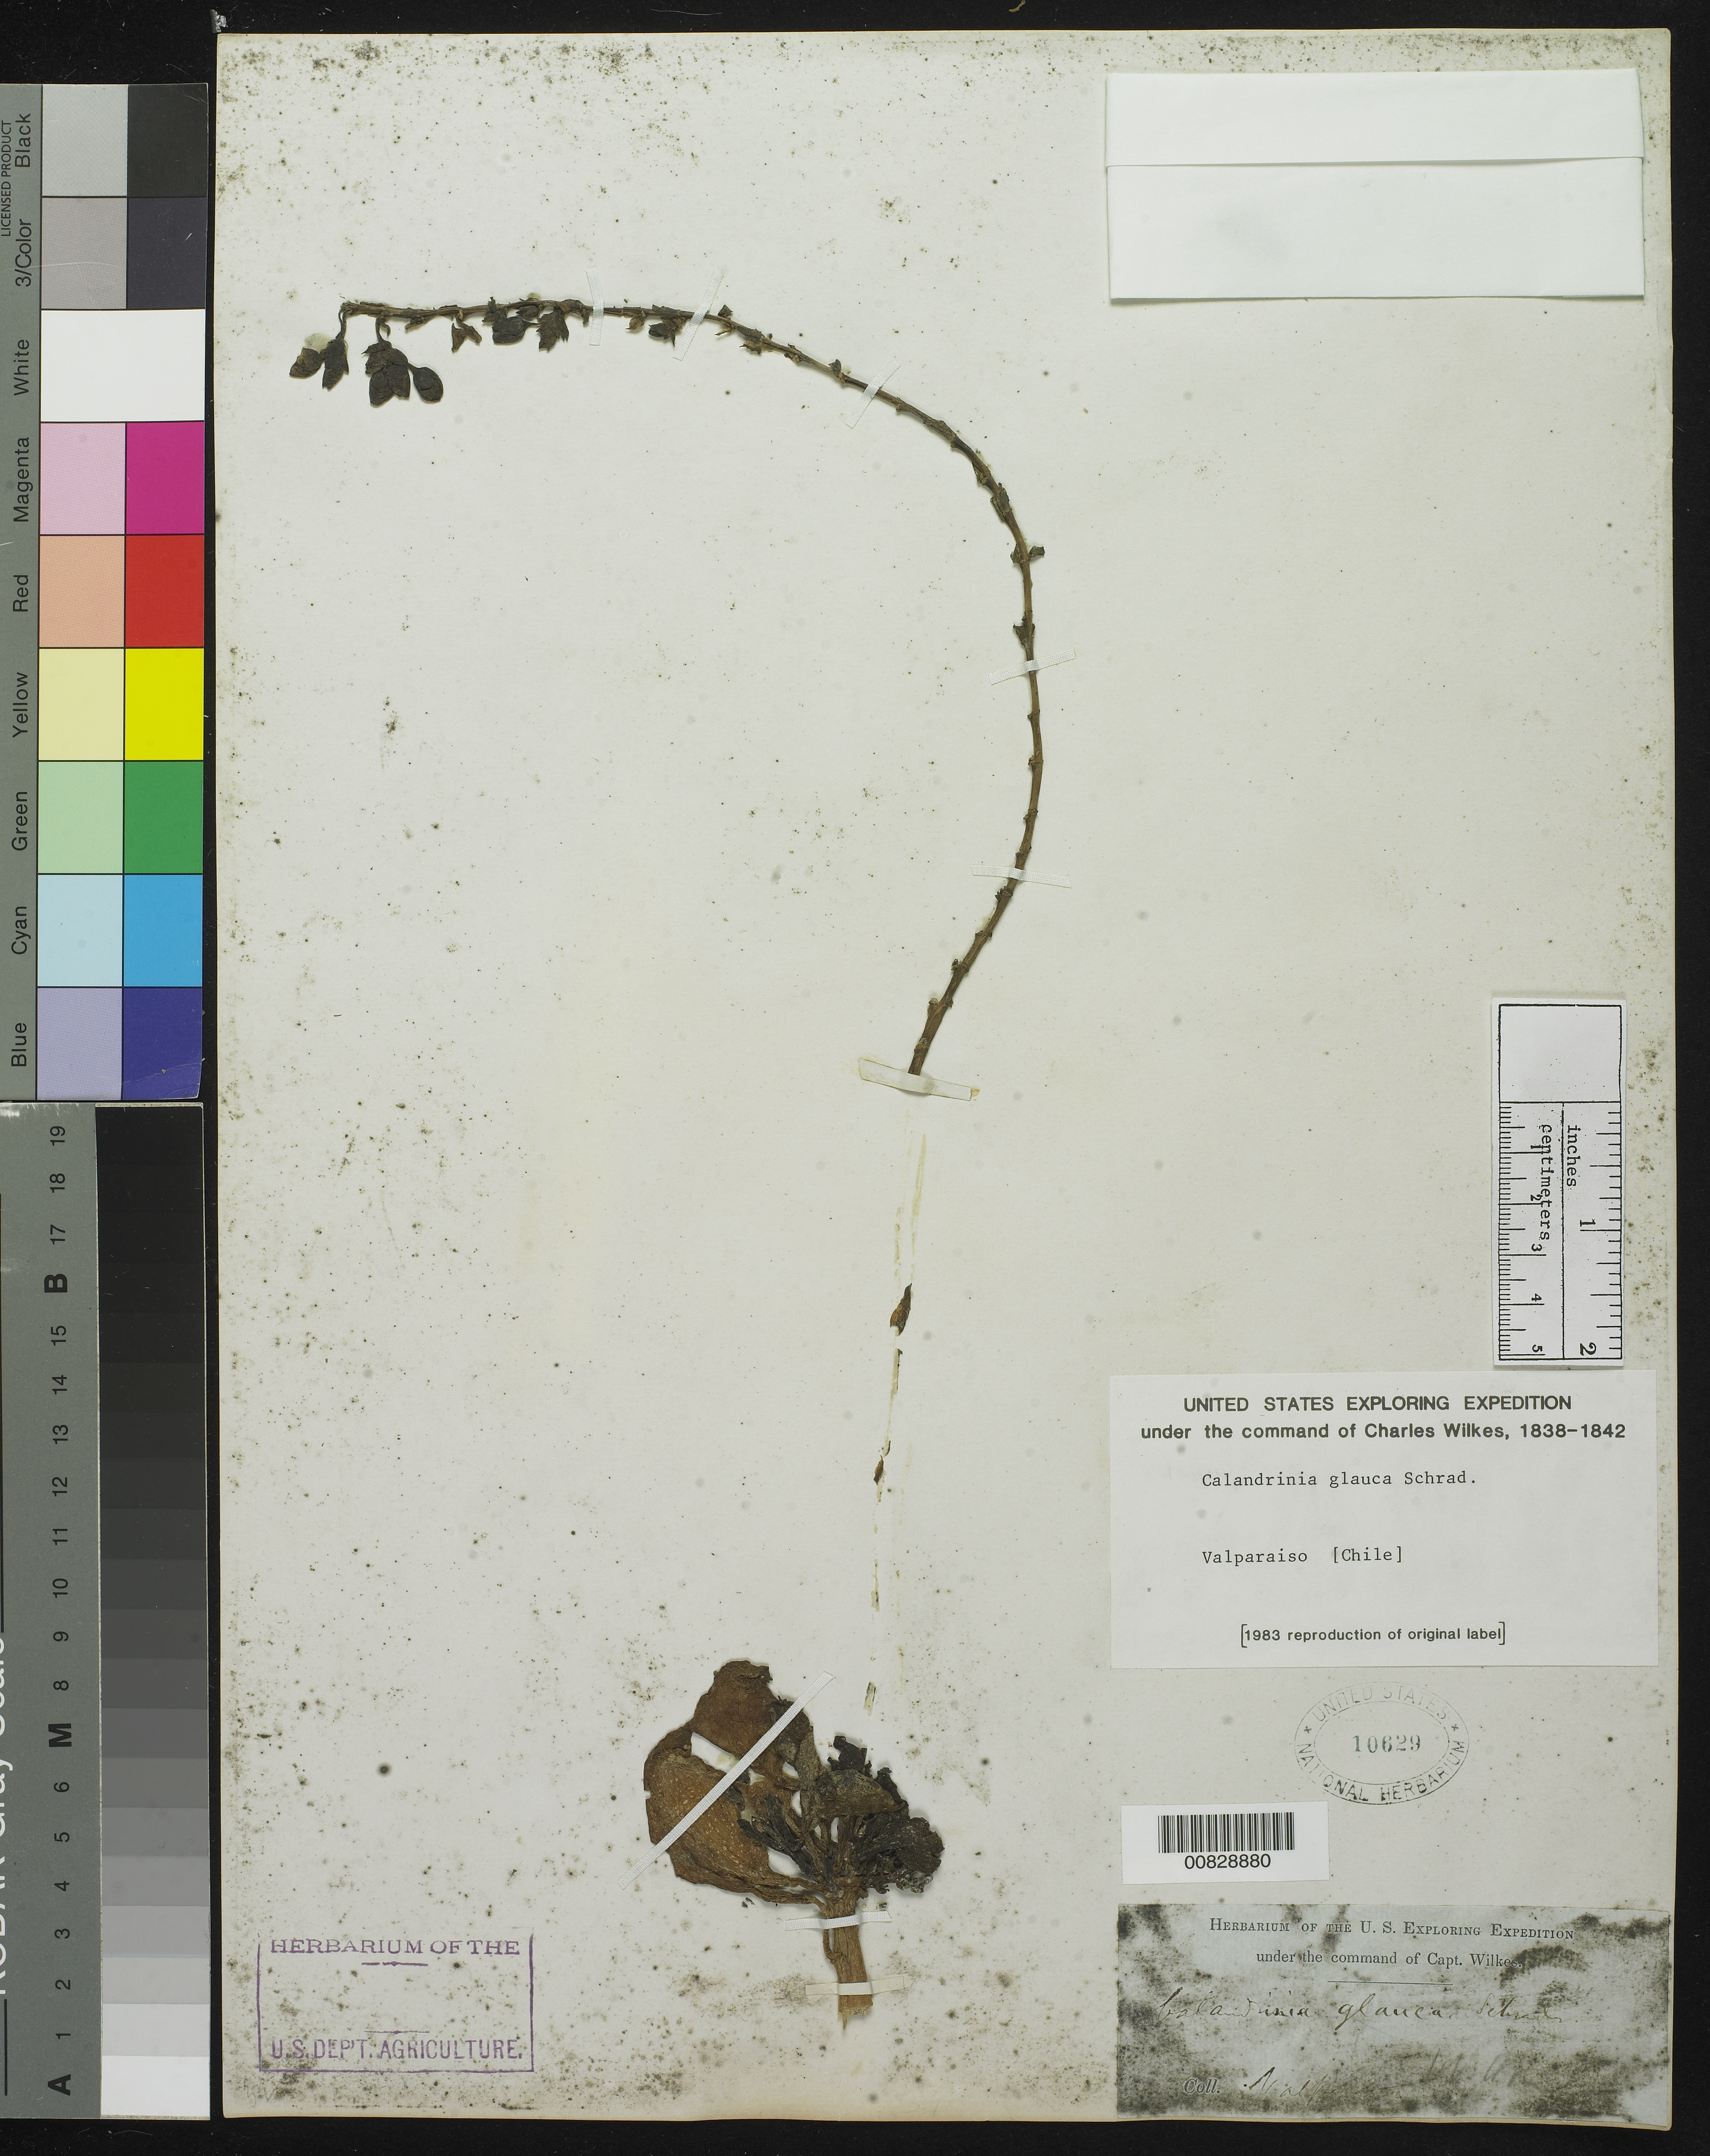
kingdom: Plantae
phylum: Tracheophyta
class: Magnoliopsida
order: Caryophyllales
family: Montiaceae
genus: Cistanthe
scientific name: Cistanthe grandiflora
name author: (Lindl.) Schltdl.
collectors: Wilkes Explor. Exped.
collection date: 1838/1842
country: Chile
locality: Valparaiso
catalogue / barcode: US 10629